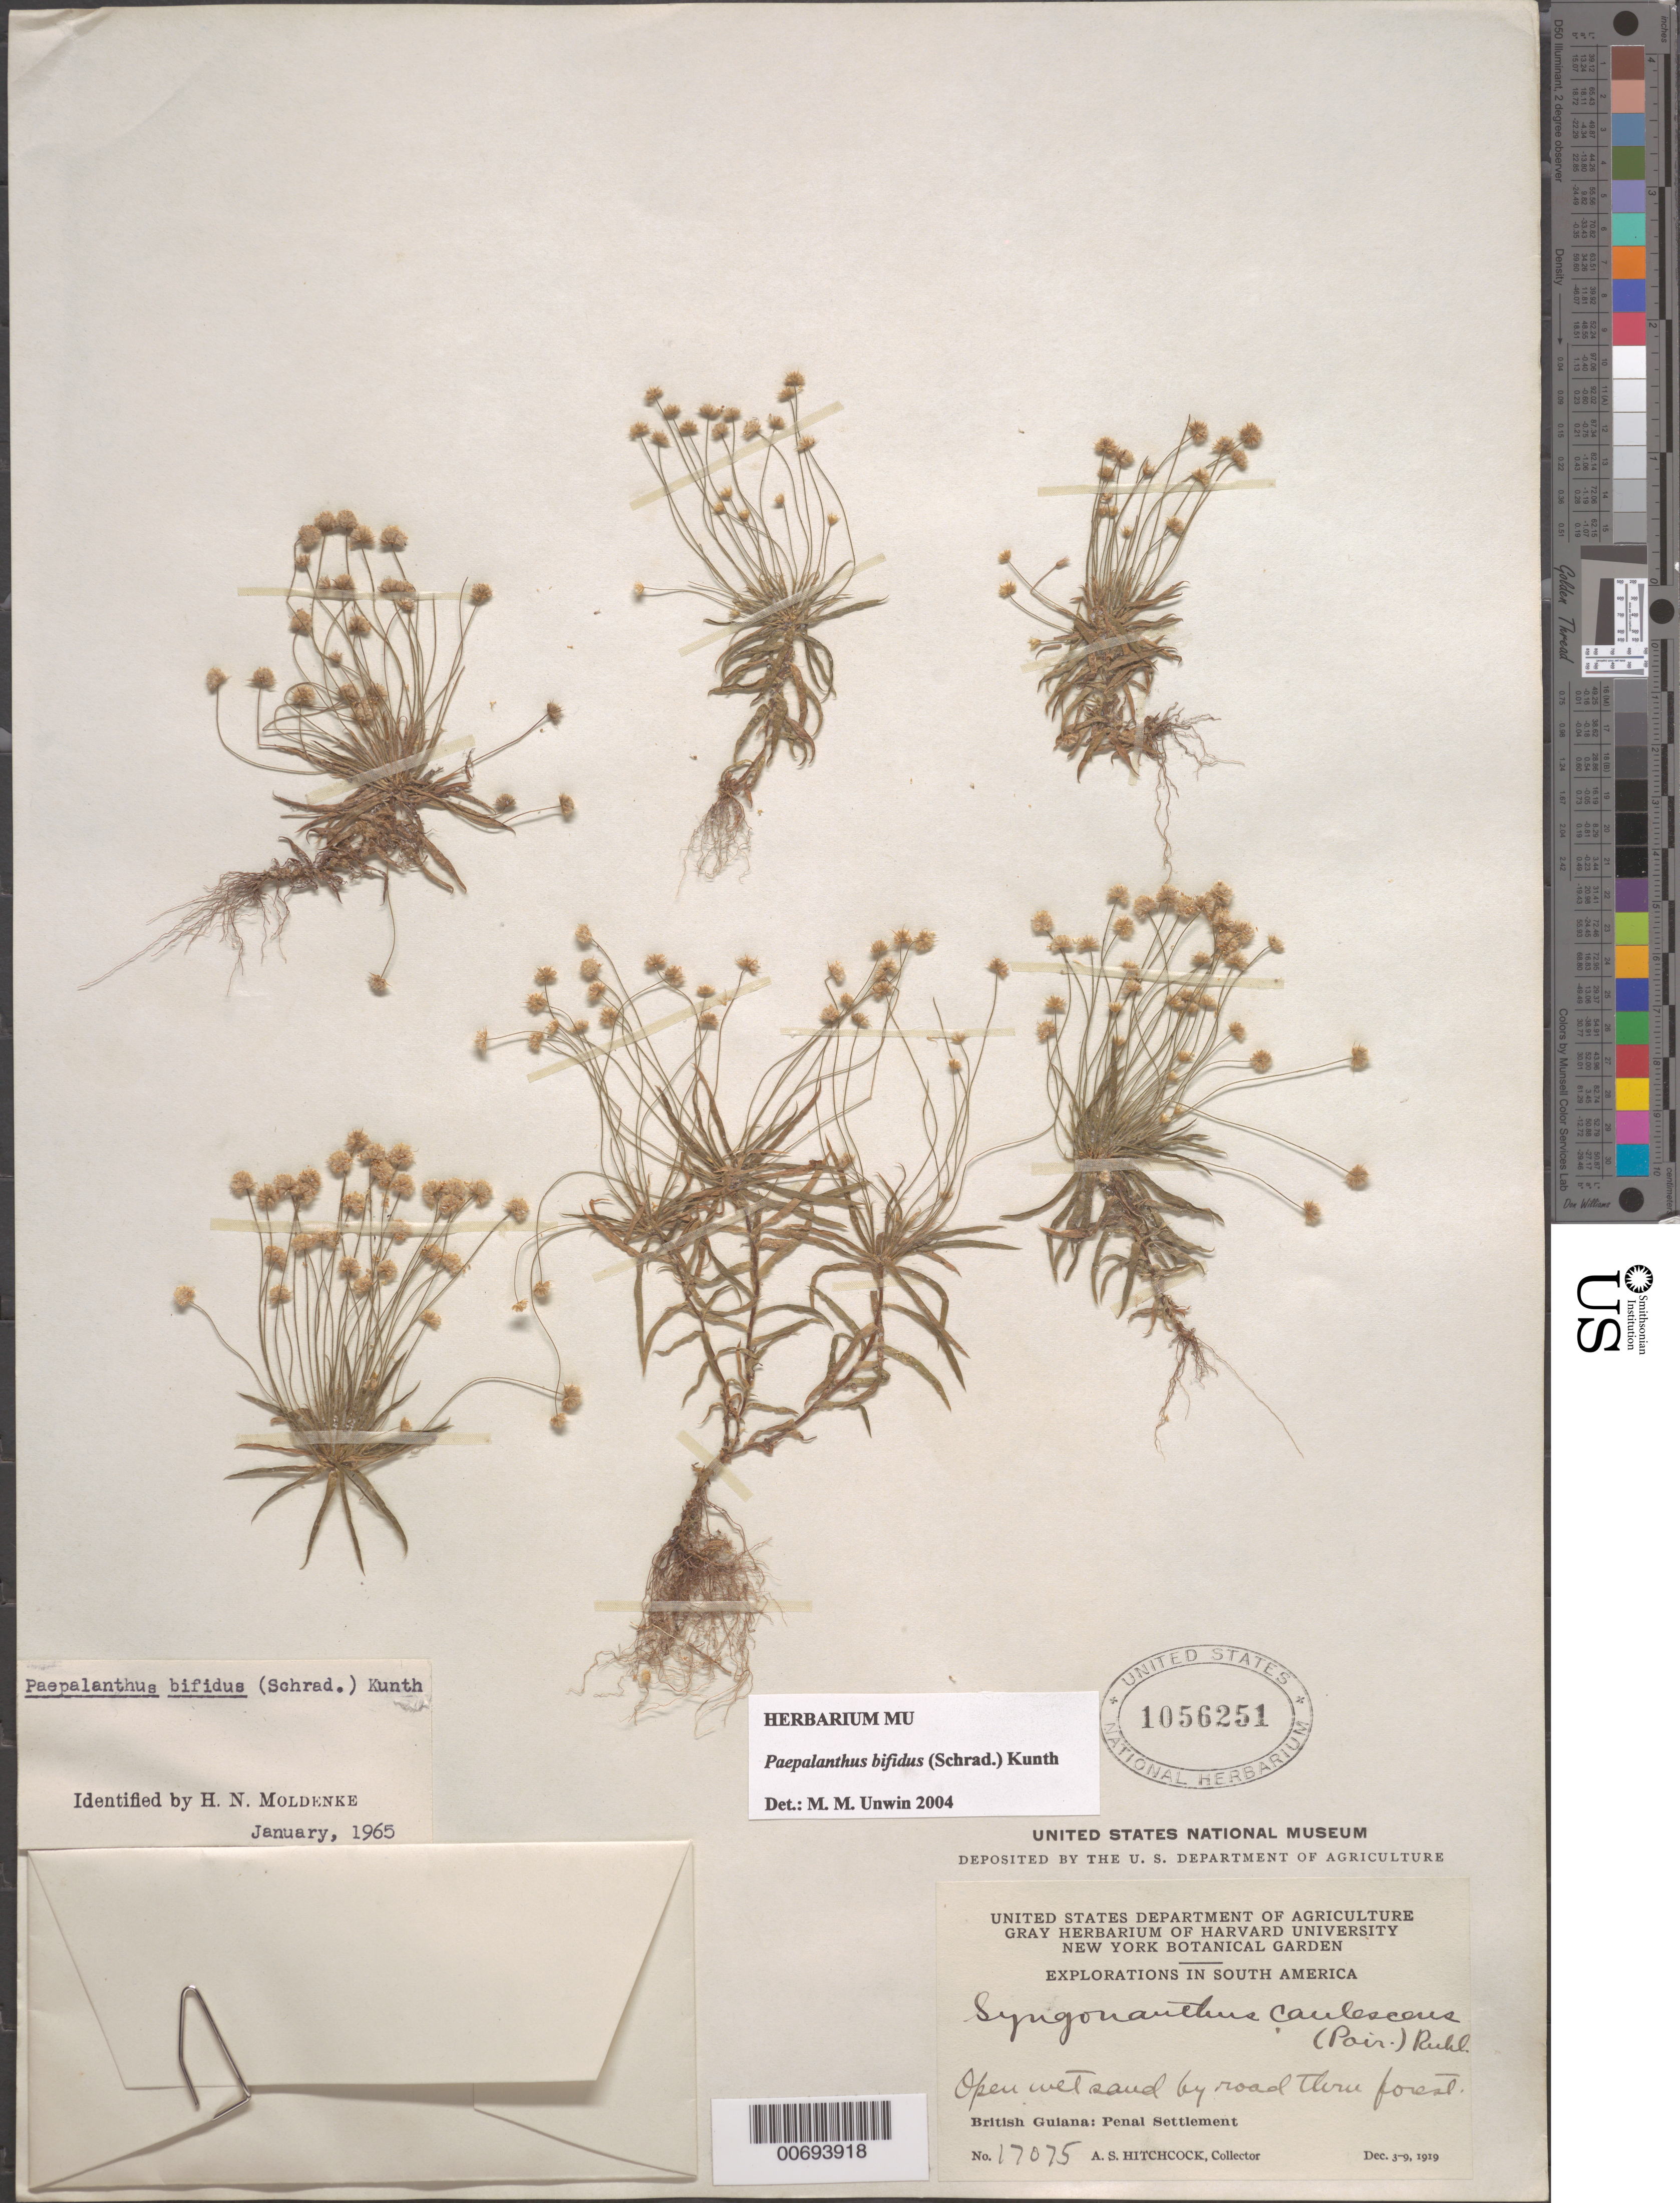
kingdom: Plantae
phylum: Tracheophyta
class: Liliopsida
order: Poales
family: Eriocaulaceae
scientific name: Giuliettia bifida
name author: (Schrad.) Andrino & Sano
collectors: A. S. Hitchcock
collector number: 17075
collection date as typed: Dec. 3-9, 1919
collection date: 1919-12-03/1919-12-09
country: Guyana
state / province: Cuyuni-Mazaruni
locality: Penal Settlement, on W side of Essequibo River, near mouth of Mazaruni River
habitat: Open wet sand by road thru forest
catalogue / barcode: US 1056251